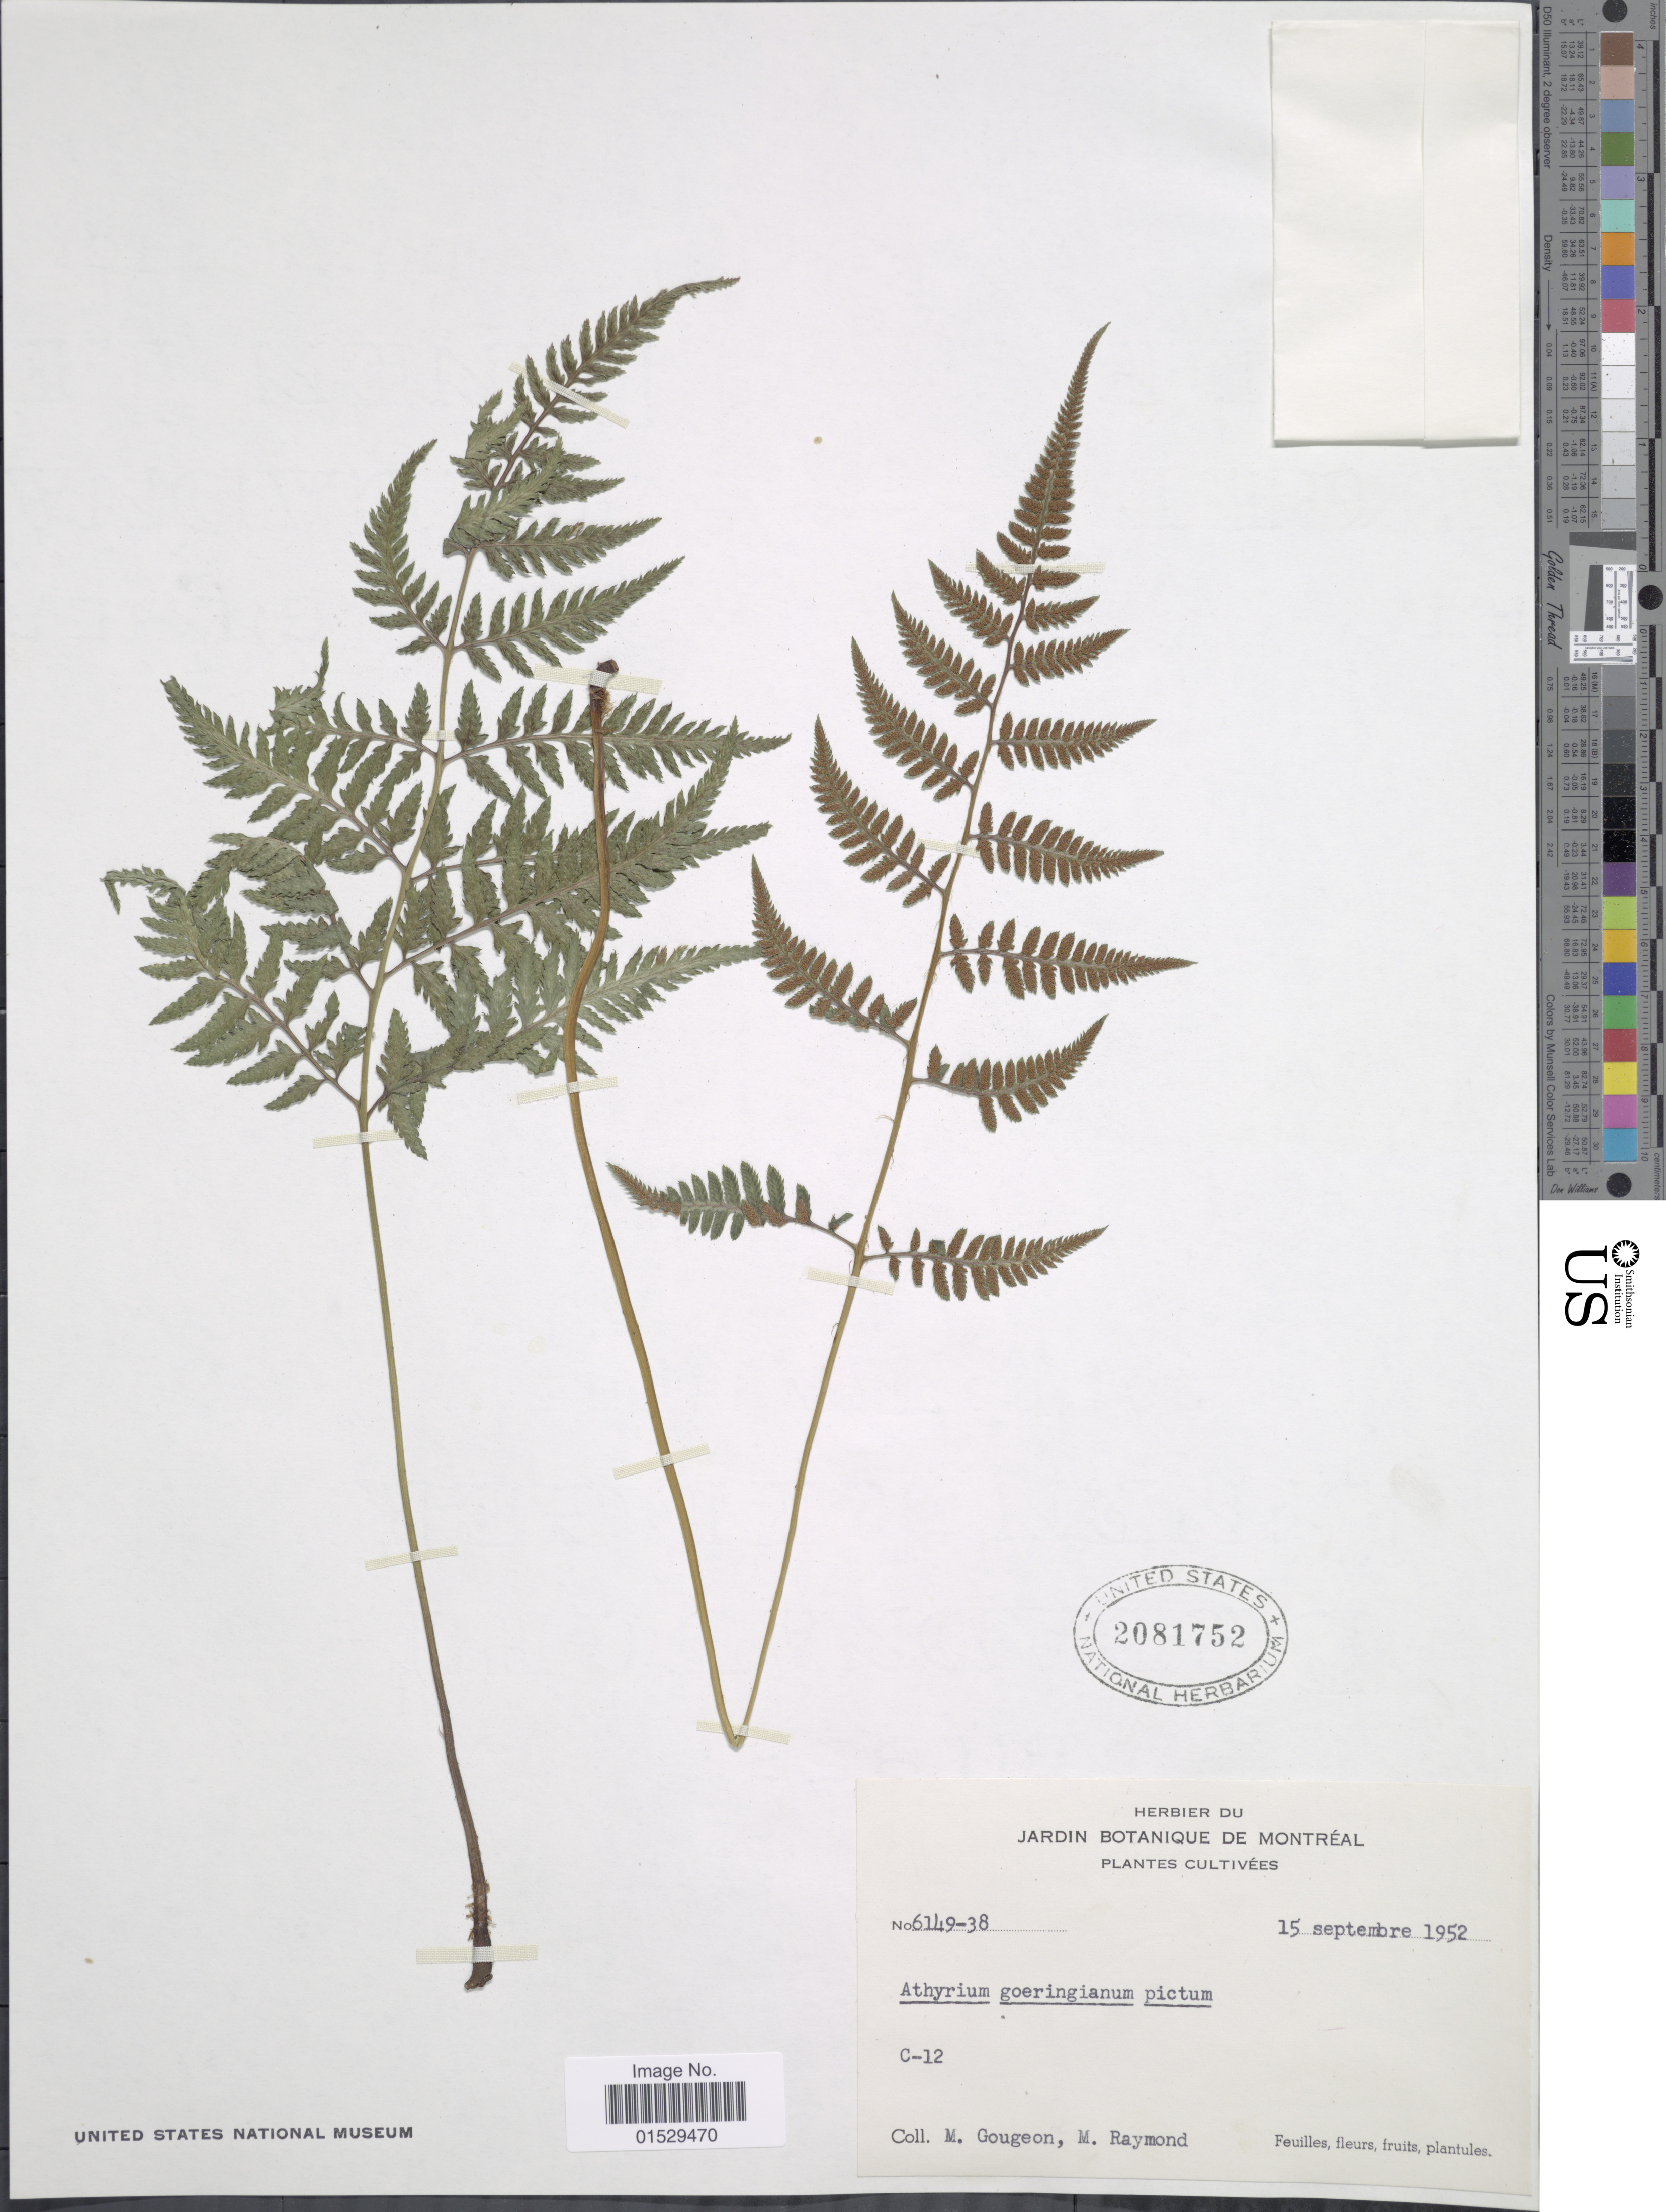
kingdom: Plantae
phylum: Tracheophyta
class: Polypodiopsida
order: Polypodiales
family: Athyriaceae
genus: Athyrium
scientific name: Athyrium nipponicum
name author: (Mett.) Hance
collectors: M. Gougeon & M. Raymond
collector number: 6149-38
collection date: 1952-09-15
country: Canada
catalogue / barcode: US 2081752